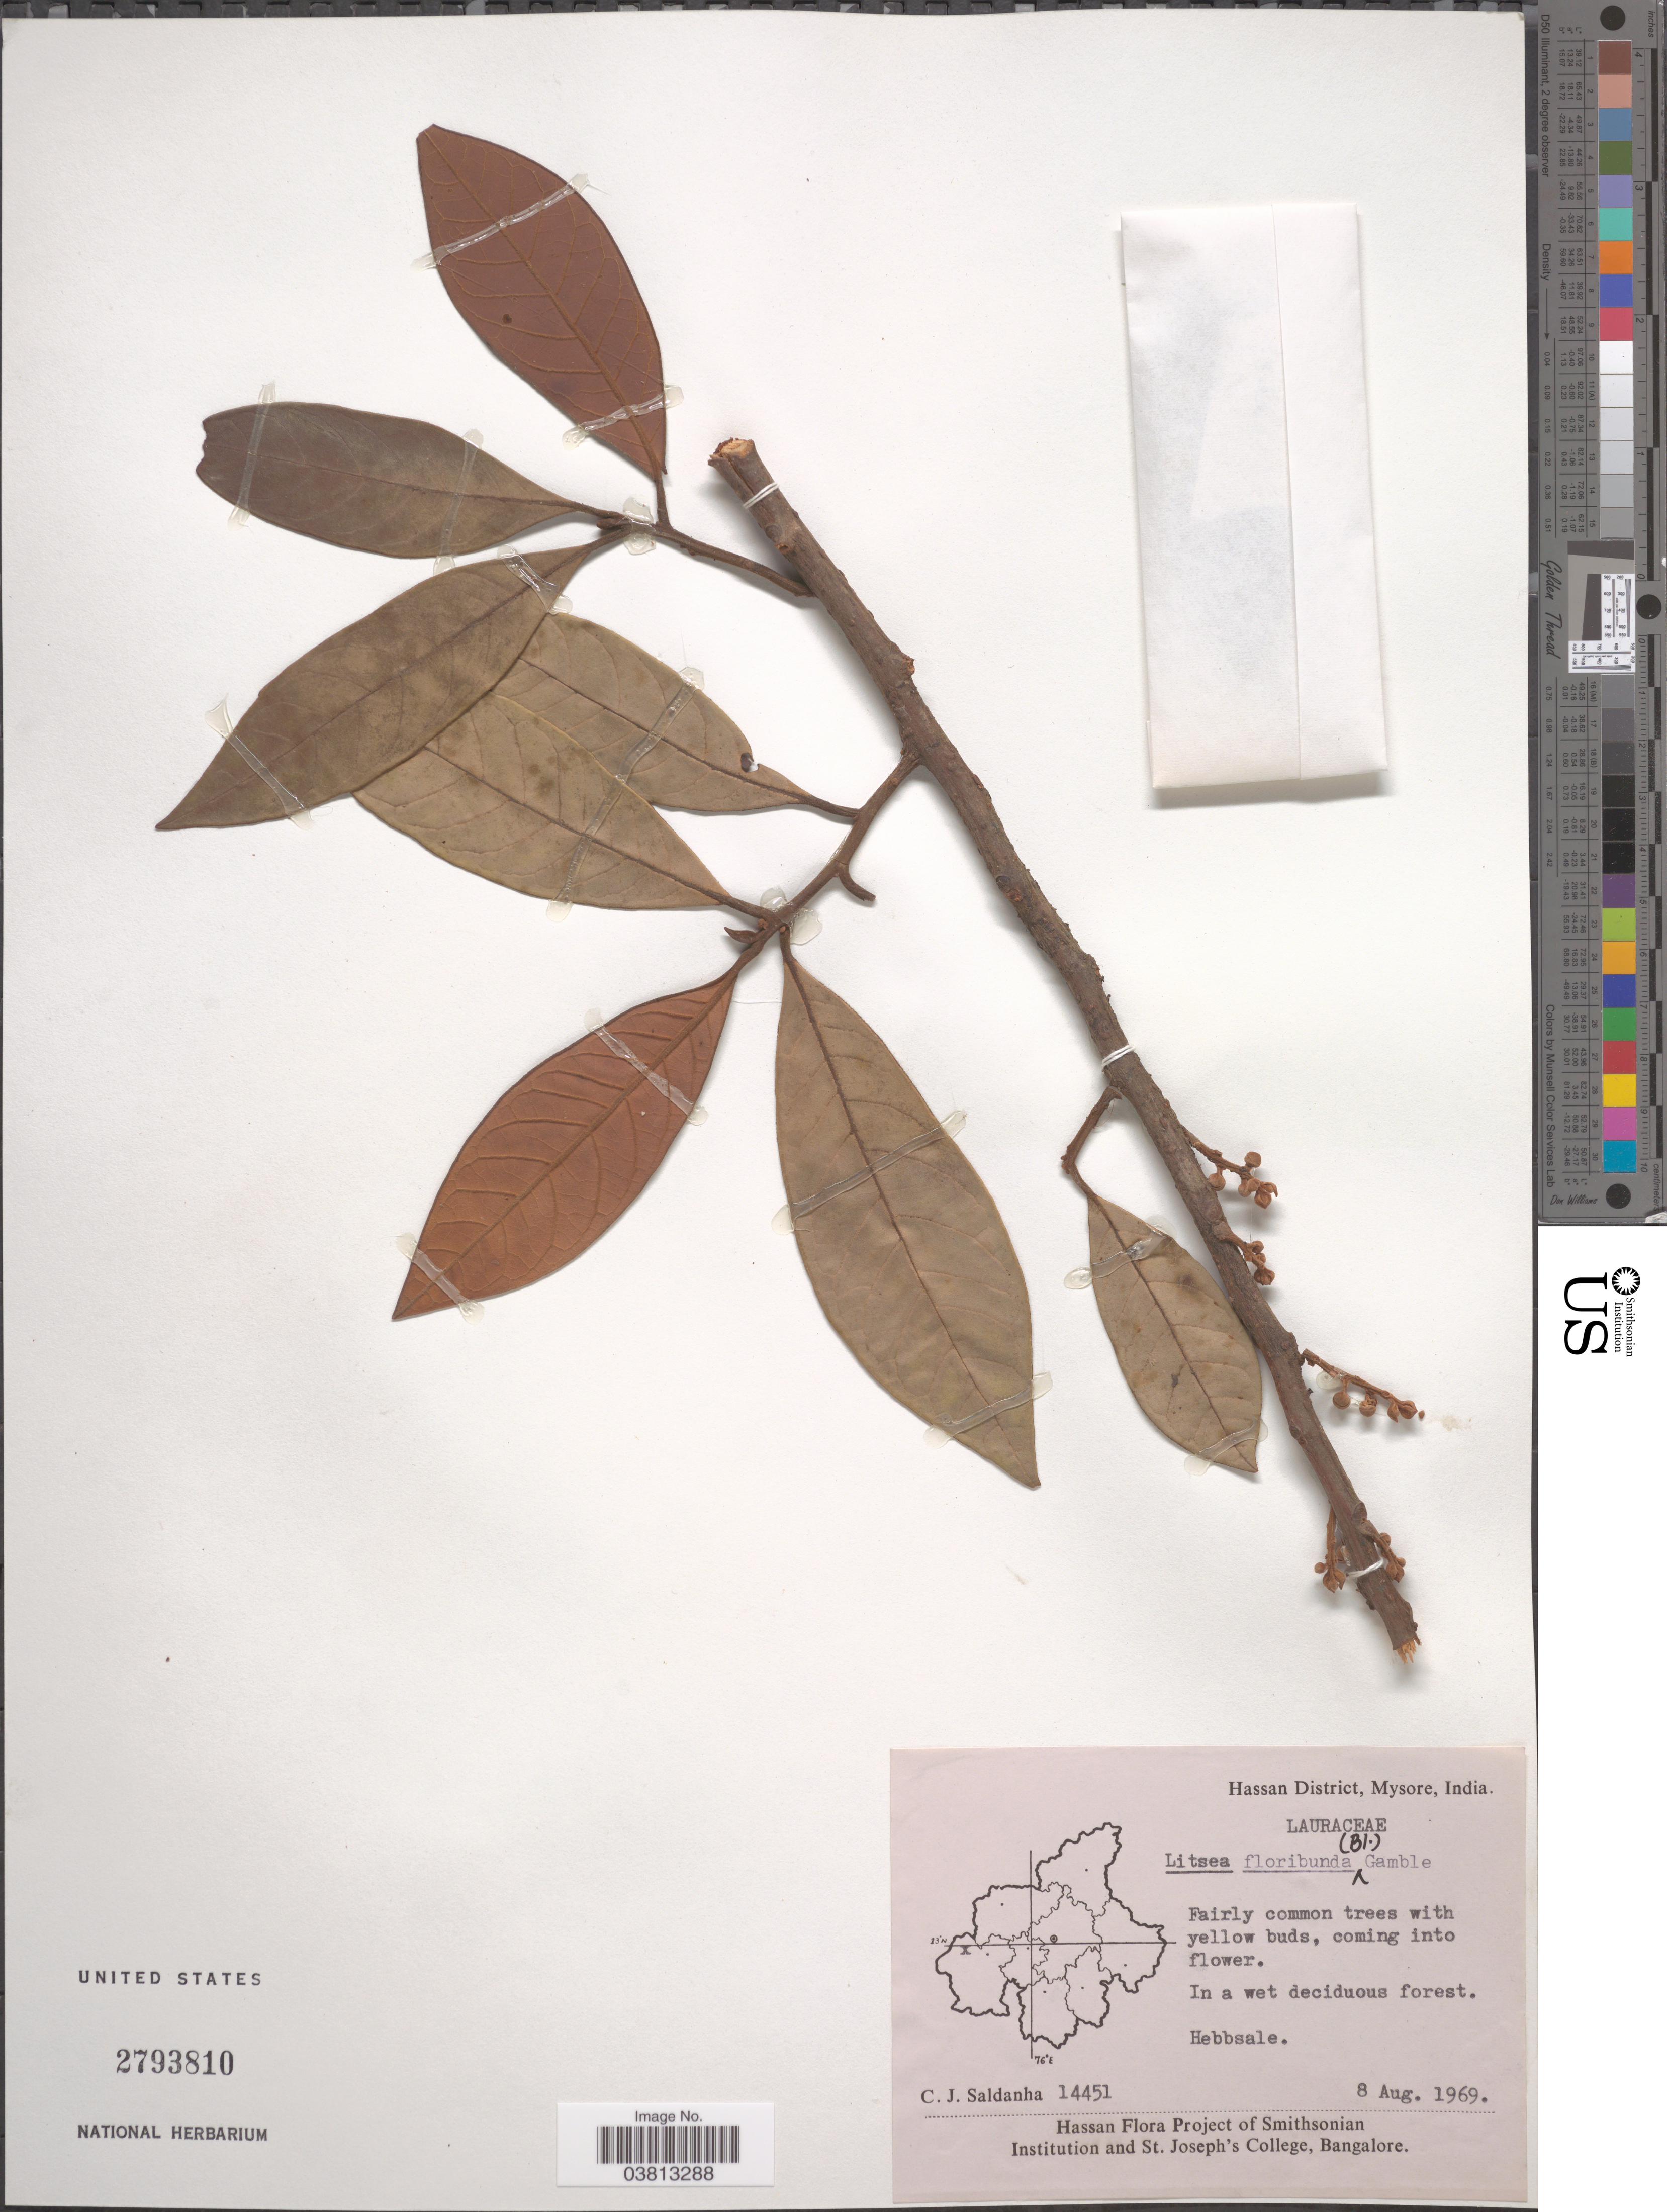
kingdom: Plantae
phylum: Tracheophyta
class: Magnoliopsida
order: Laurales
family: Lauraceae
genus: Litsea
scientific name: Litsea floribunda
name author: Gamble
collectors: C. J. Saldanha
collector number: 14451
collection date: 1969-08-08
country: India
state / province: Karnataka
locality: Hassan District, Mysore. Hebbsale.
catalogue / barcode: US 2793810